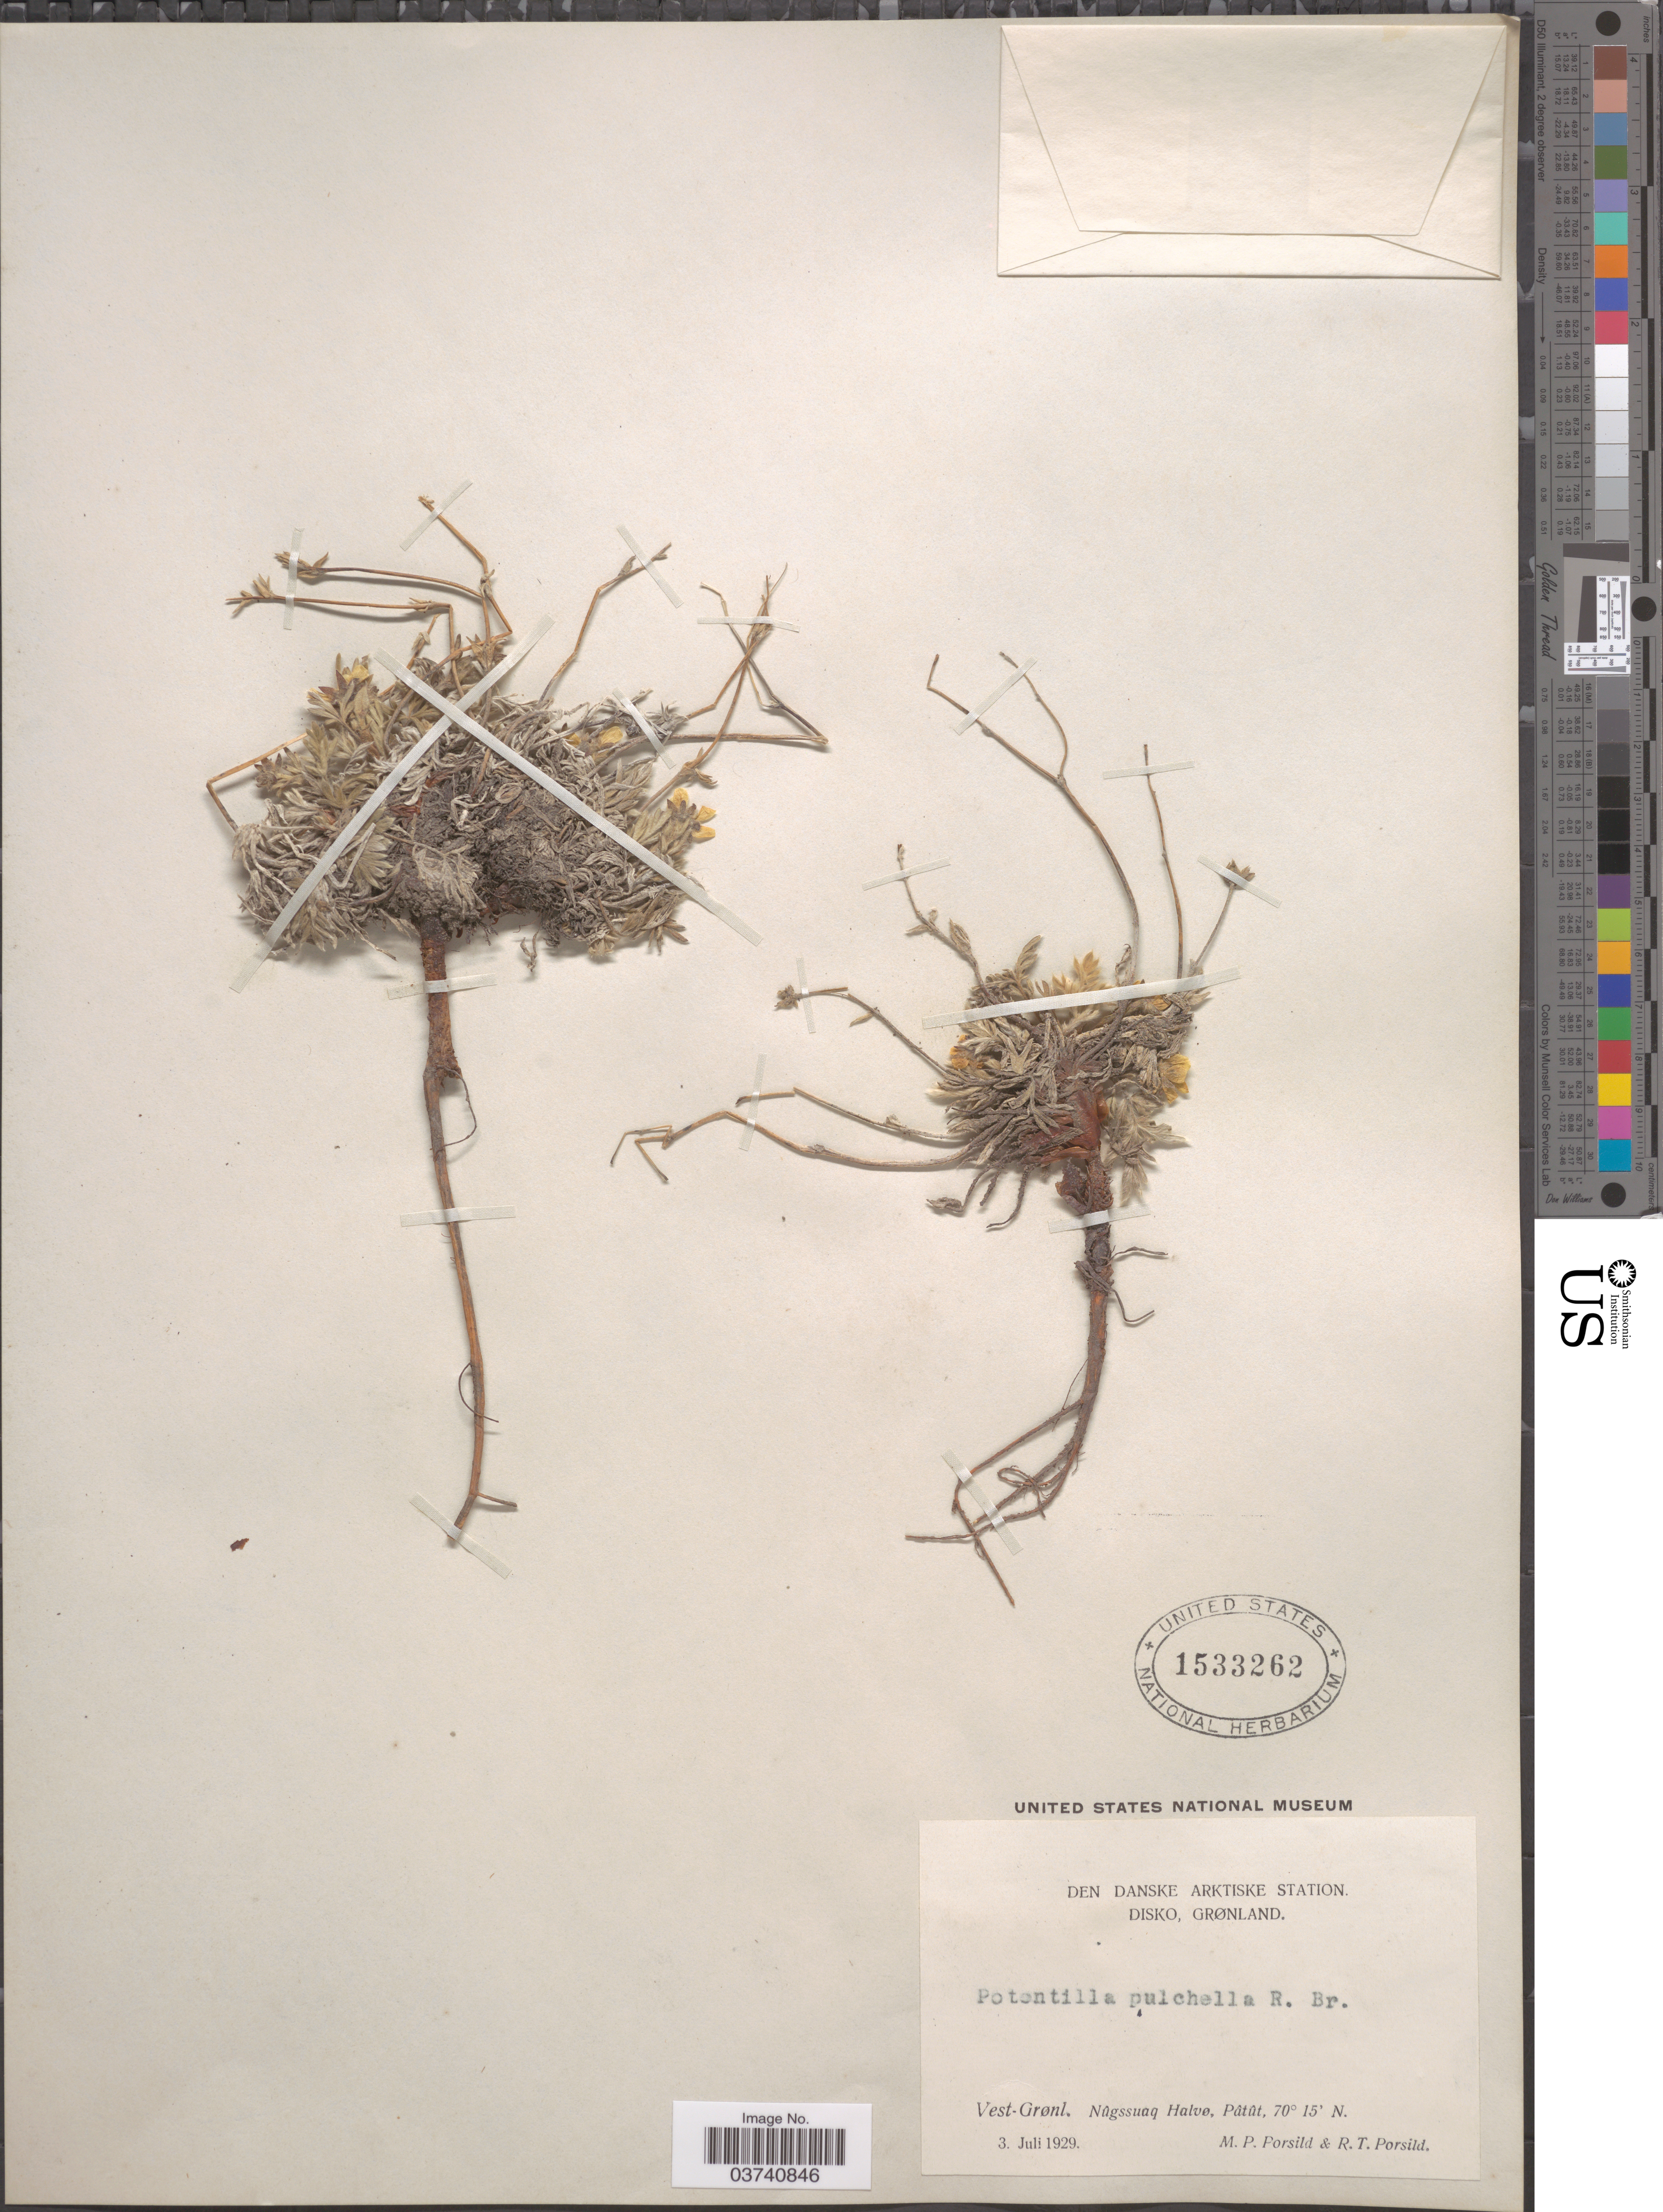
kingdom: Plantae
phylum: Tracheophyta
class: Magnoliopsida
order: Rosales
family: Rosaceae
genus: Potentilla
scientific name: Potentilla pulchella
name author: R. Br.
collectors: M. P. Porsild & R. T. Porsild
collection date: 1929-07-03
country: Greenland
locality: Den Danske Arktiske Station. Disko, Grønland. Vest-Grønl. Nûgssuaq Halvø, Pâtût.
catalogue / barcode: US 1533262